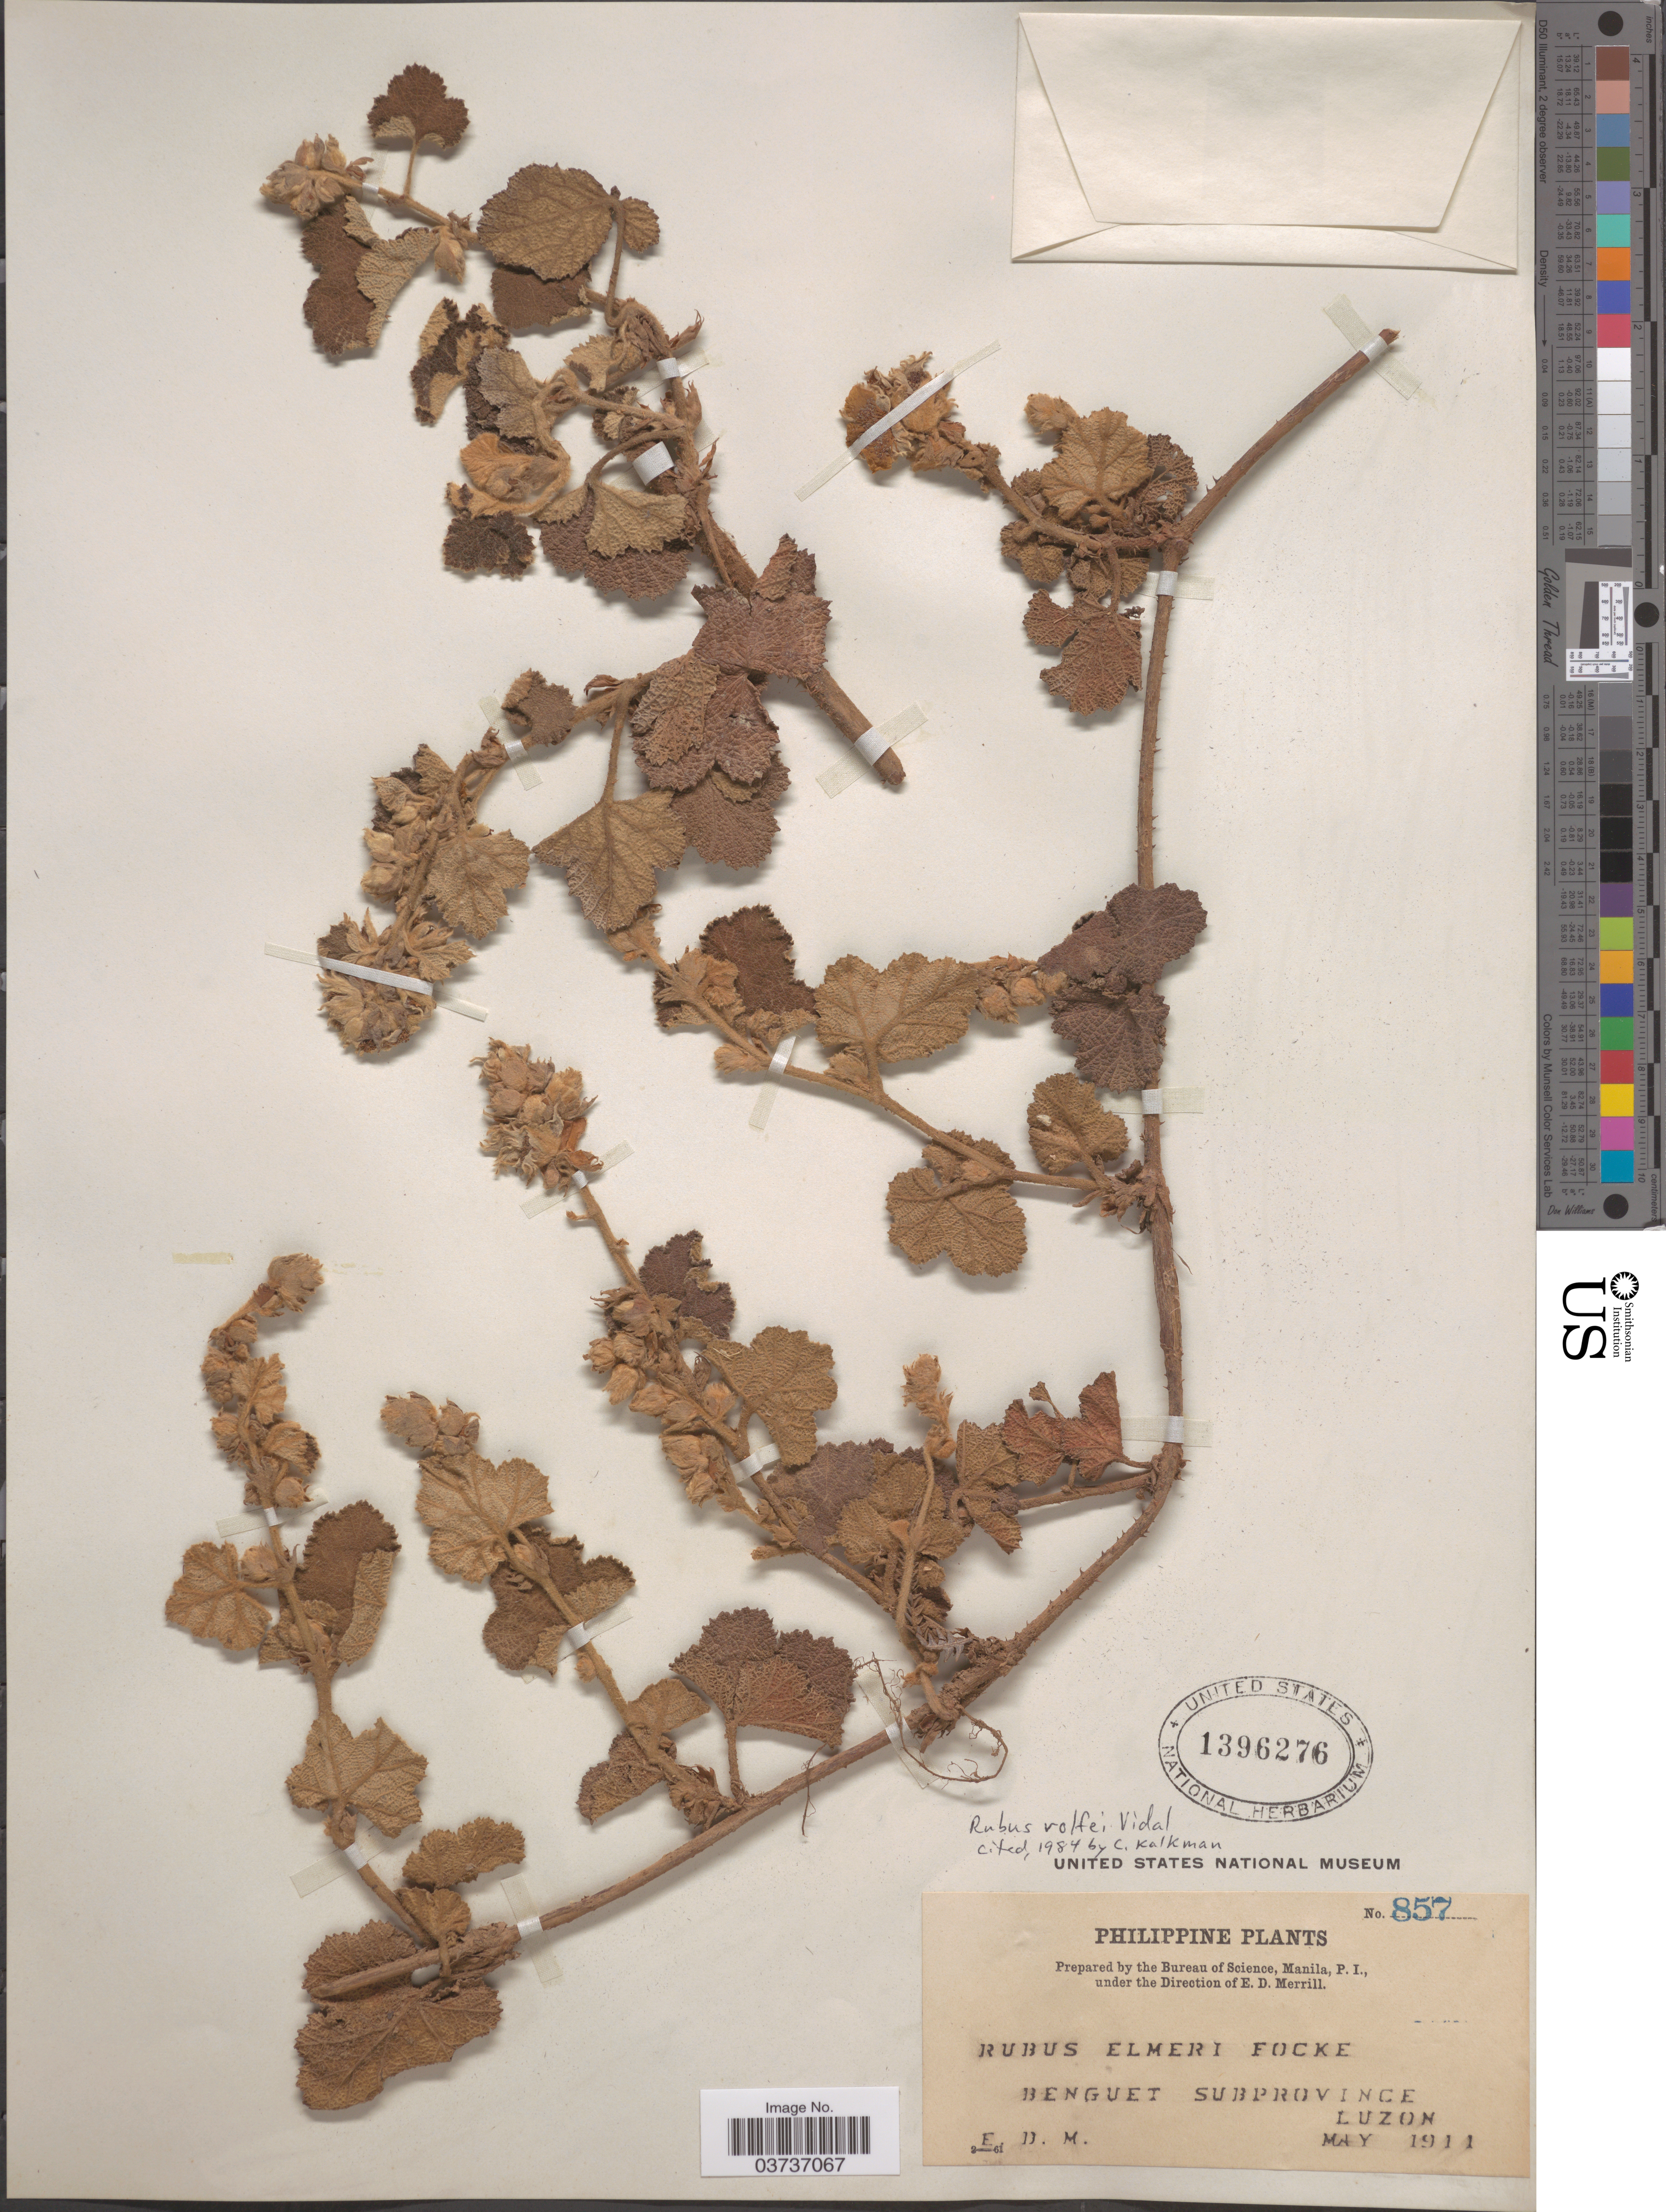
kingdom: Plantae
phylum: Tracheophyta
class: Magnoliopsida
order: Rosales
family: Rosaceae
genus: Rubus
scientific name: Rubus rolfei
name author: S. Vidal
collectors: E. D. Merrill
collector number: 857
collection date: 1911-05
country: Philippines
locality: Benguet Subprovince. Luzon.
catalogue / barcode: US 1396276